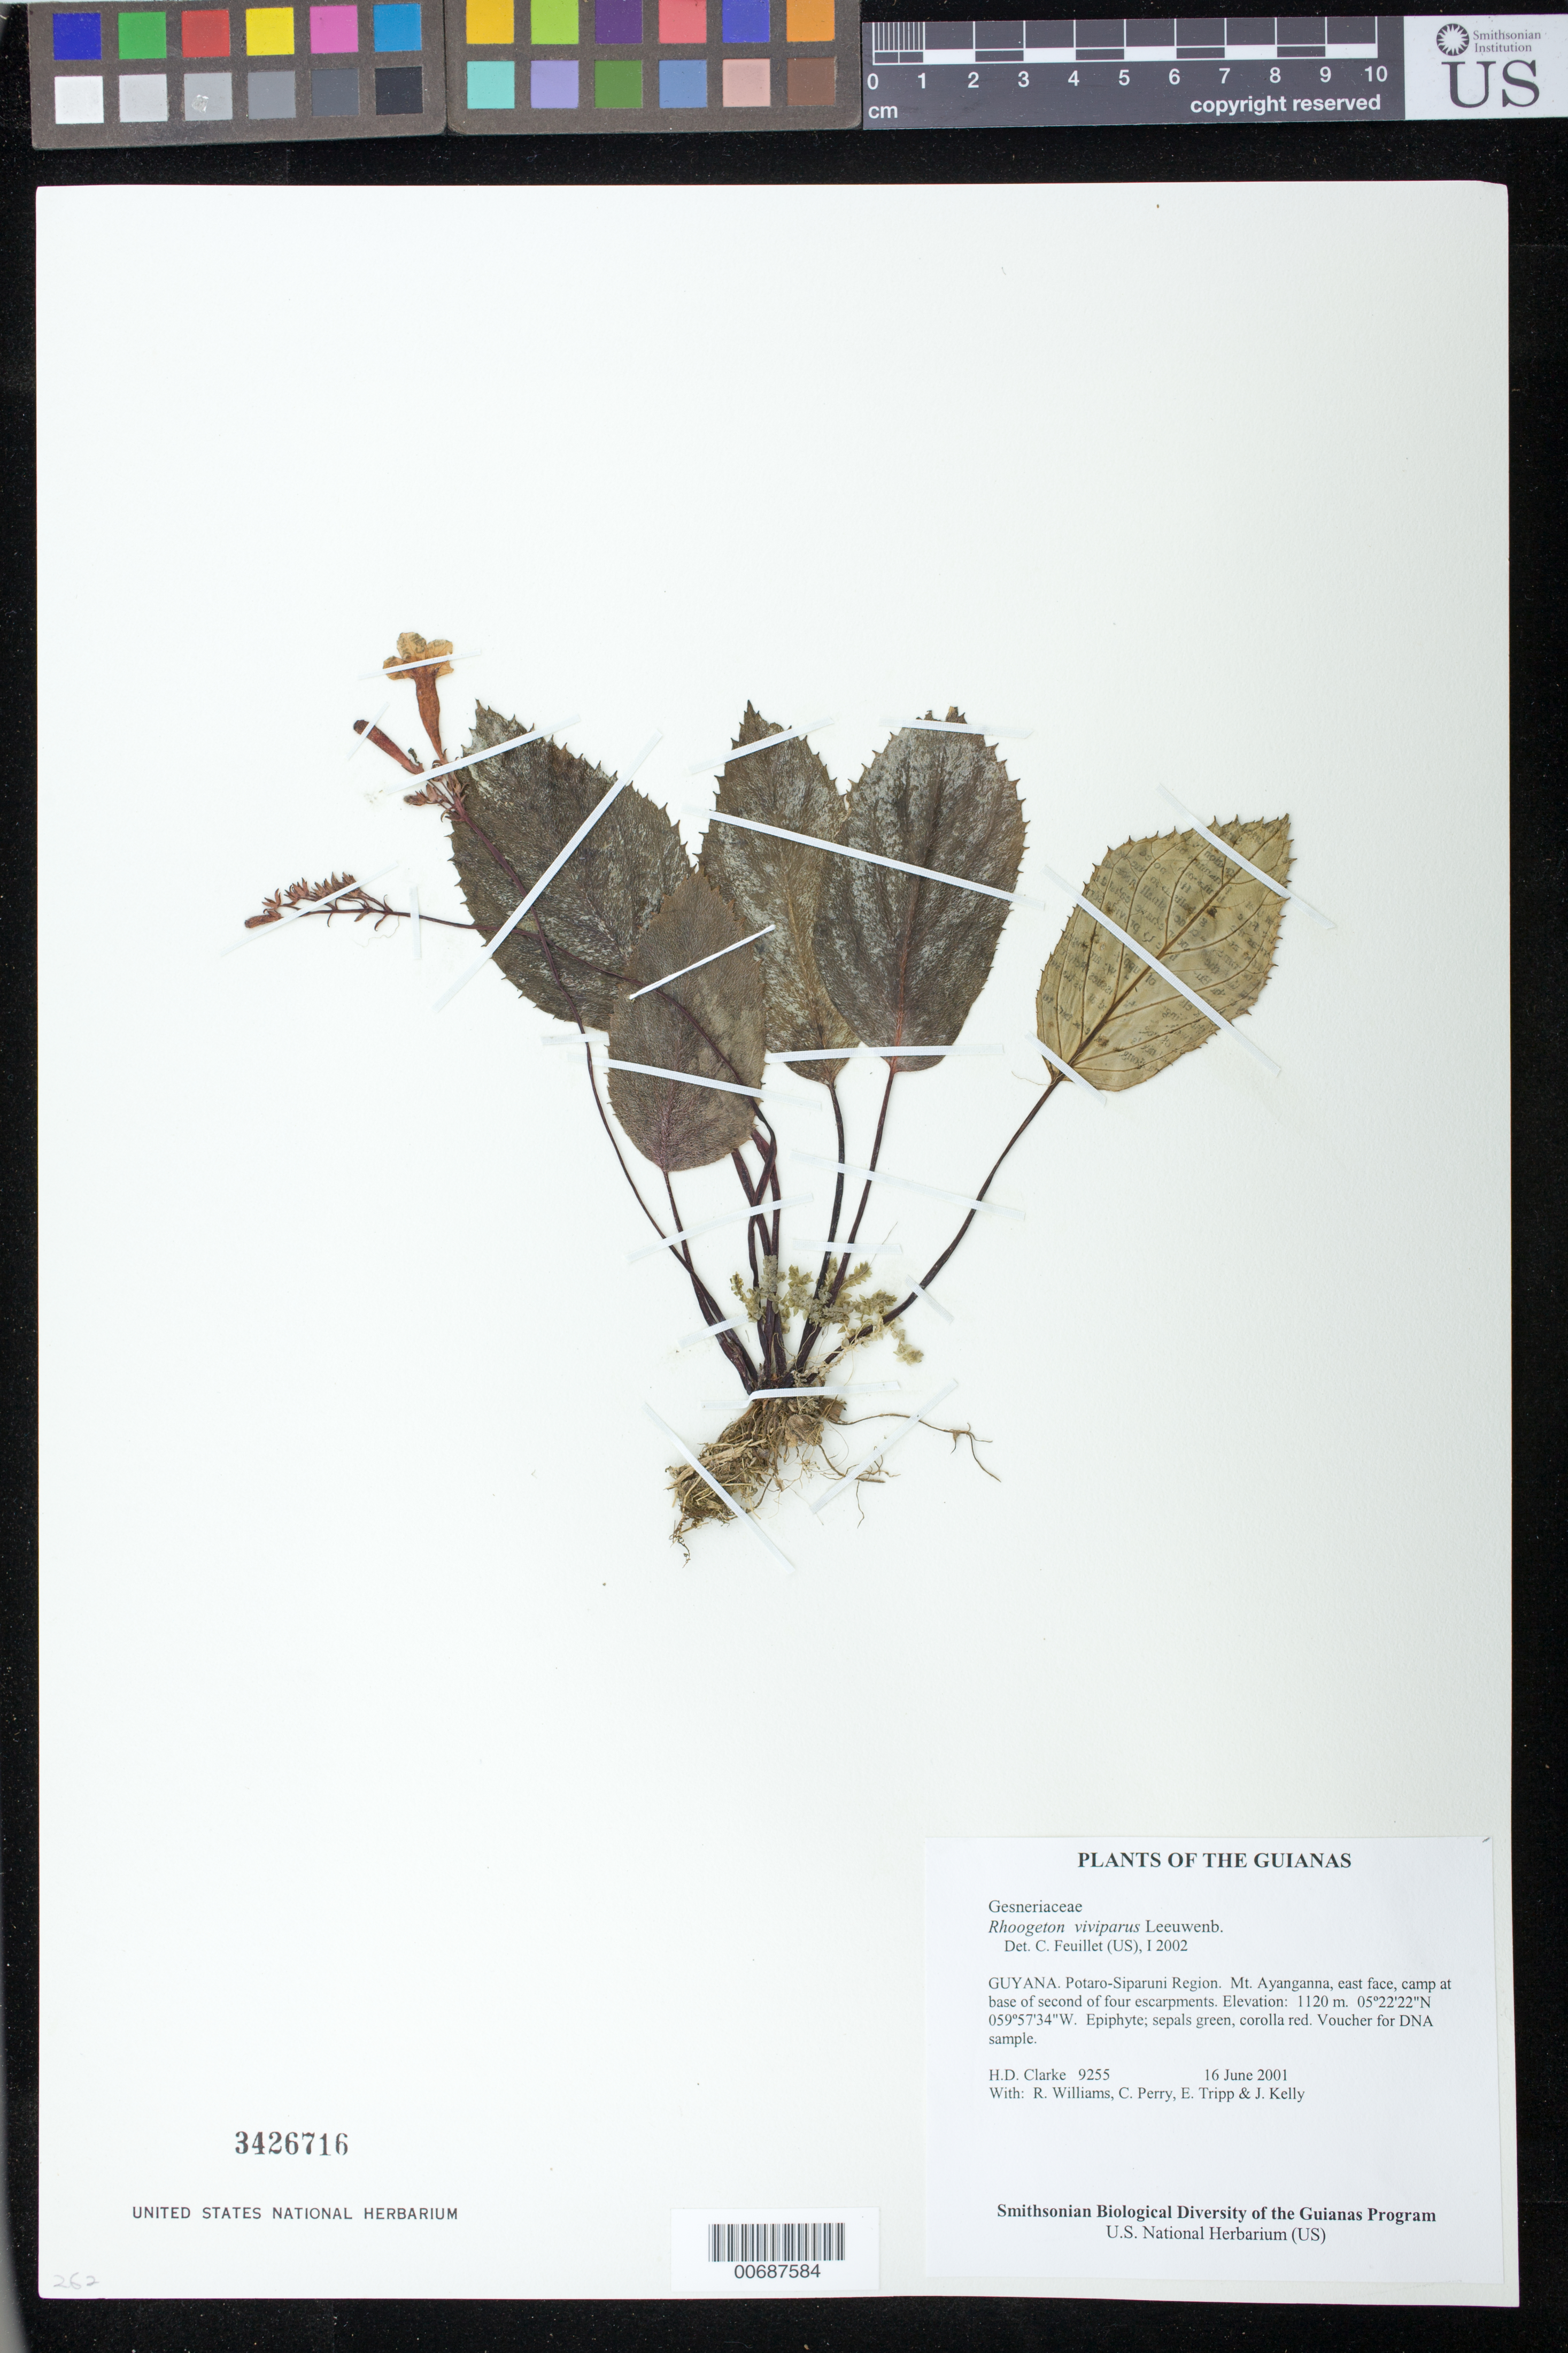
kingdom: Plantae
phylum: Tracheophyta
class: Magnoliopsida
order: Lamiales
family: Gesneriaceae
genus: Rhoogeton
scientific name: Rhoogeton viviparus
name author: Leeuwenb.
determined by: Feuillet, C.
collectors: H. D. Clarke, R. Williams, C. Perry, E. Tripp & J. Kelly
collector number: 9255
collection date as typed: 16 Jun 2001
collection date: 2001-06-16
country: Guyana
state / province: Potaro-Siparuni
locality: Mt. Ayanganna, east face, camp at base of second of four escarpments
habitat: Dense forest, on sandstone and peat, and riparian vegetation near waterfall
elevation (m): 1120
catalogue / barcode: US 3426716